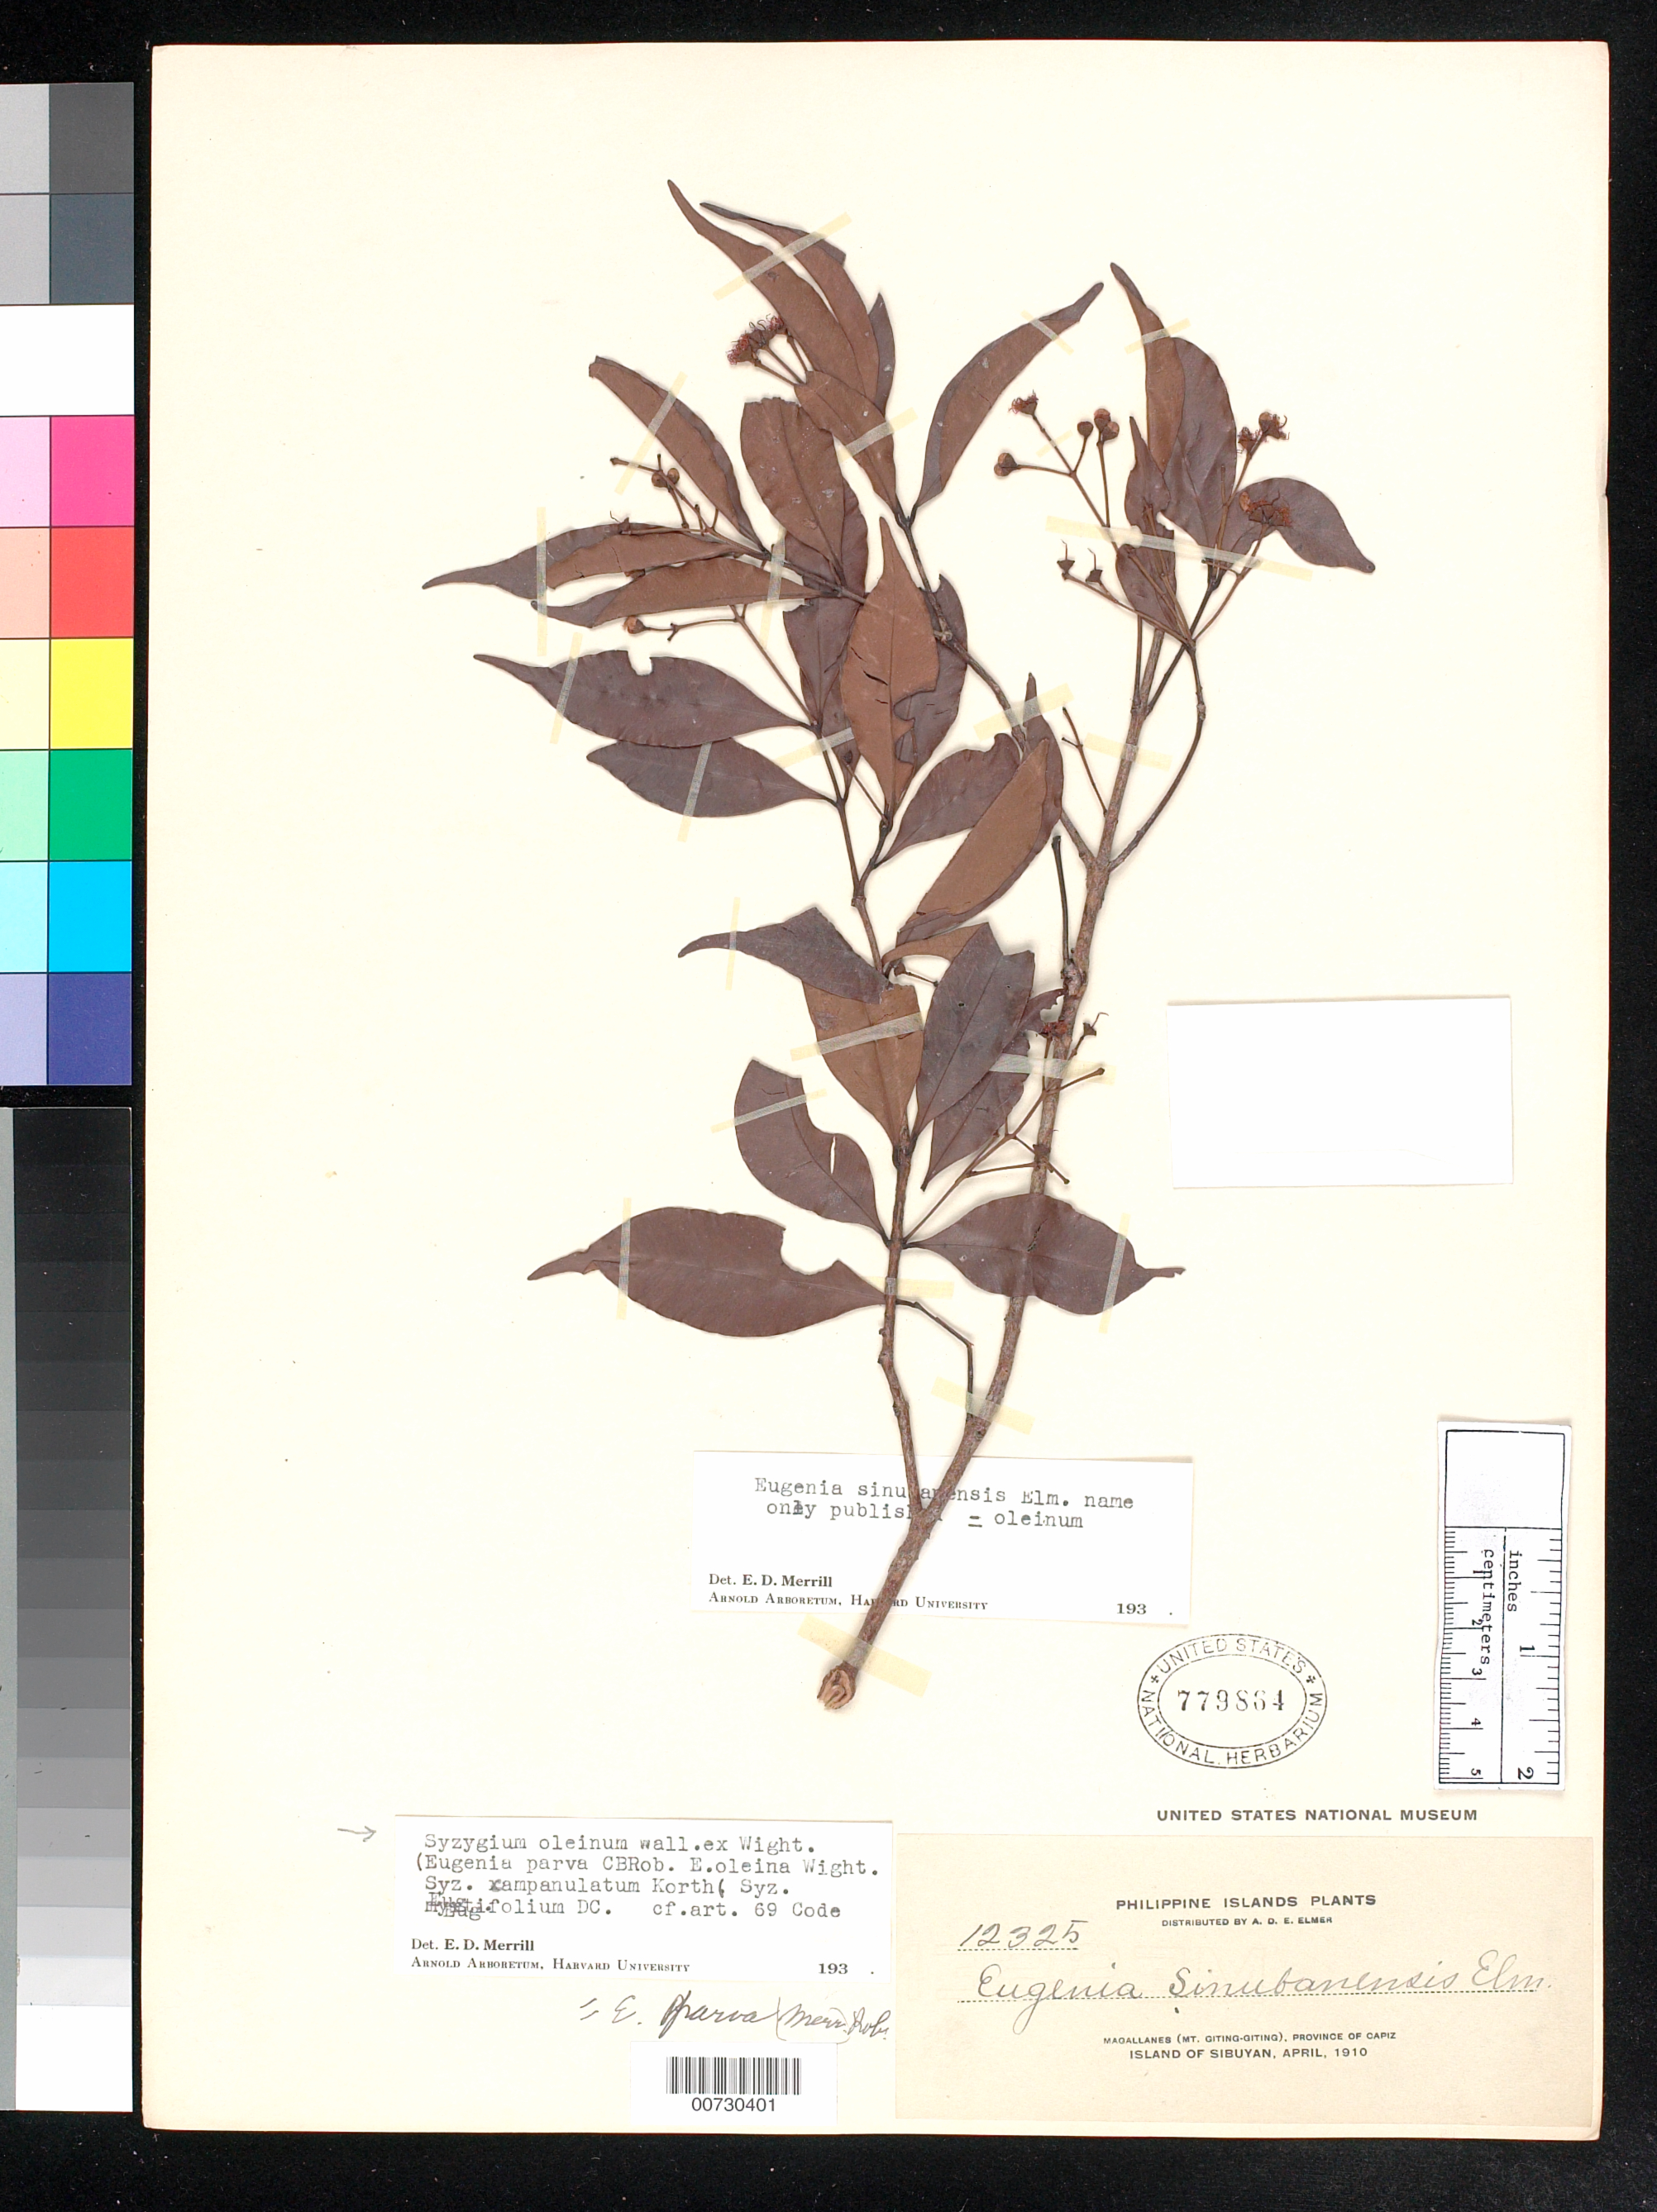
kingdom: Plantae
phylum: Tracheophyta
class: Magnoliopsida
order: Myrtales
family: Myrtaceae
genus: Syzygium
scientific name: Syzygium oleinum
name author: Wall. ex Walp.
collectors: A. D. E. Elmer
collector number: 12325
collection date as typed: Apr 1910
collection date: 1910-04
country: Philippines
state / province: Western Visayas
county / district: Capiz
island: Sibuyan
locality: Magallanes, Mt. Giting-Giting.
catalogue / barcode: US 779864